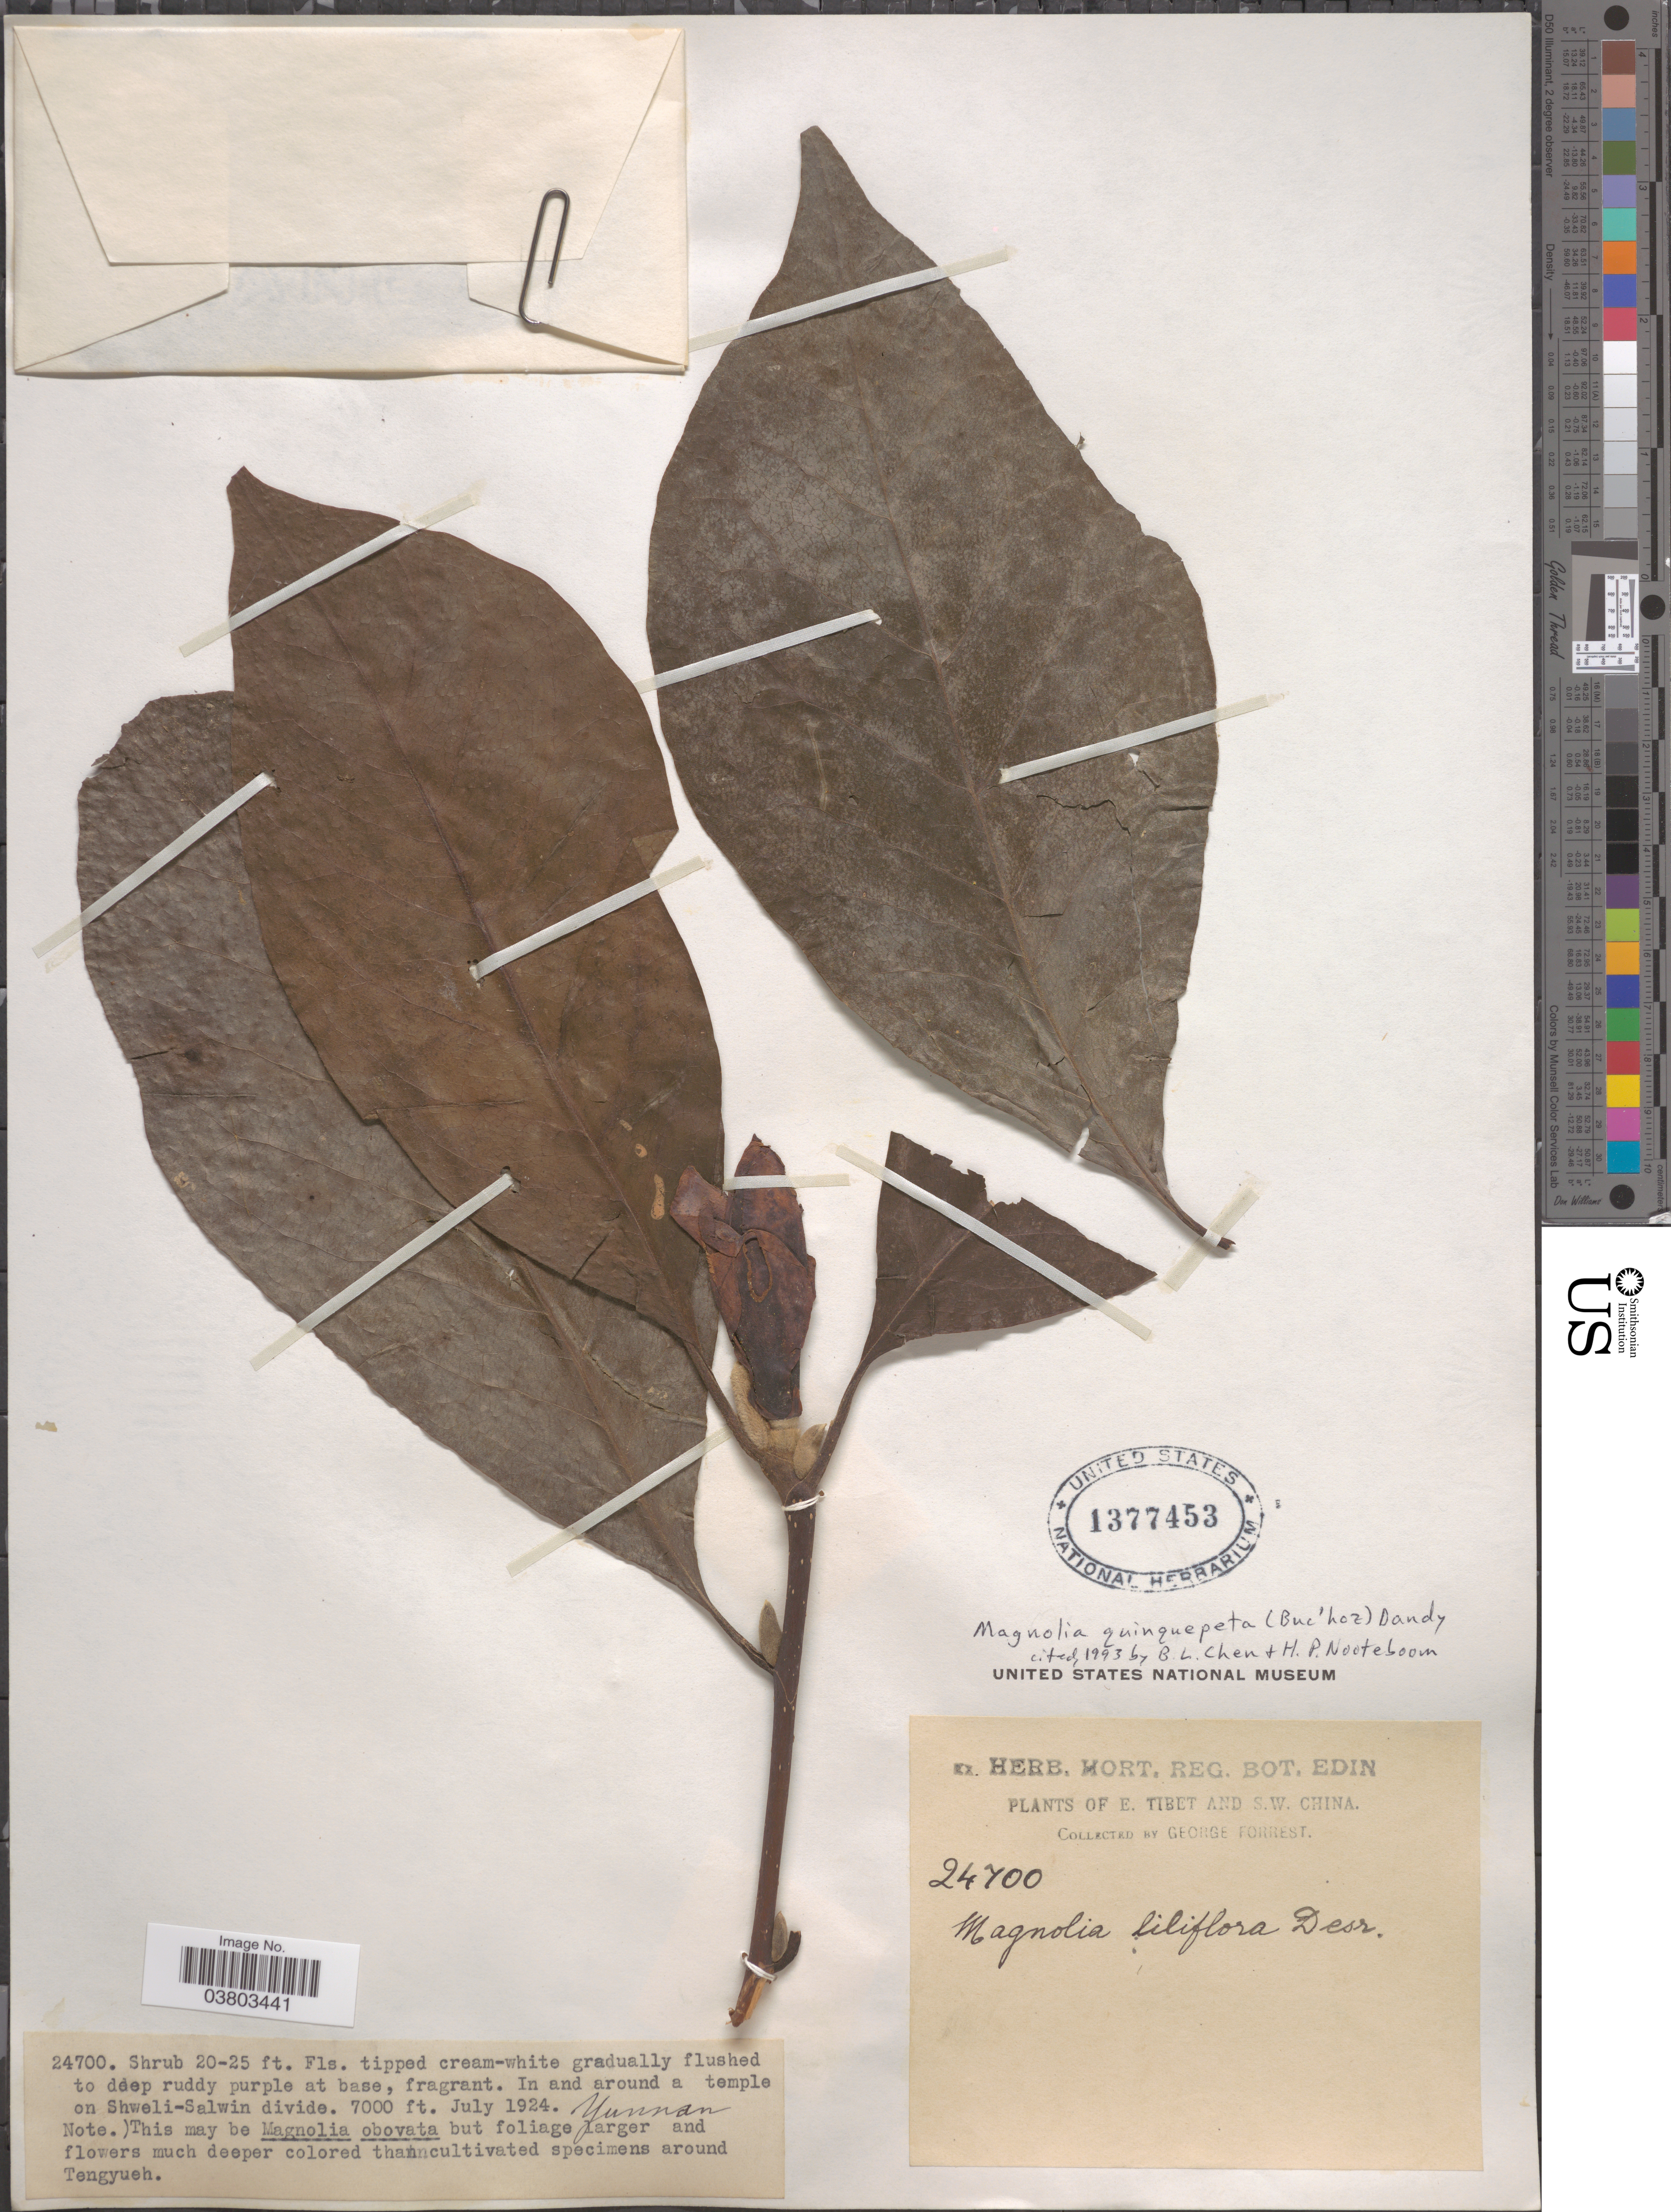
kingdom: Plantae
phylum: Tracheophyta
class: Magnoliopsida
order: Magnoliales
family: Magnoliaceae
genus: Magnolia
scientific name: Magnolia quinquepeta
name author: (Buc'hoz) Dandy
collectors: G. Forrest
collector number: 24700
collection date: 1924-07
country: China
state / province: Yunnan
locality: S.W. China. In and around a temple on Shweli-Salwin divide.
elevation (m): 2134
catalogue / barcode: US 1377453